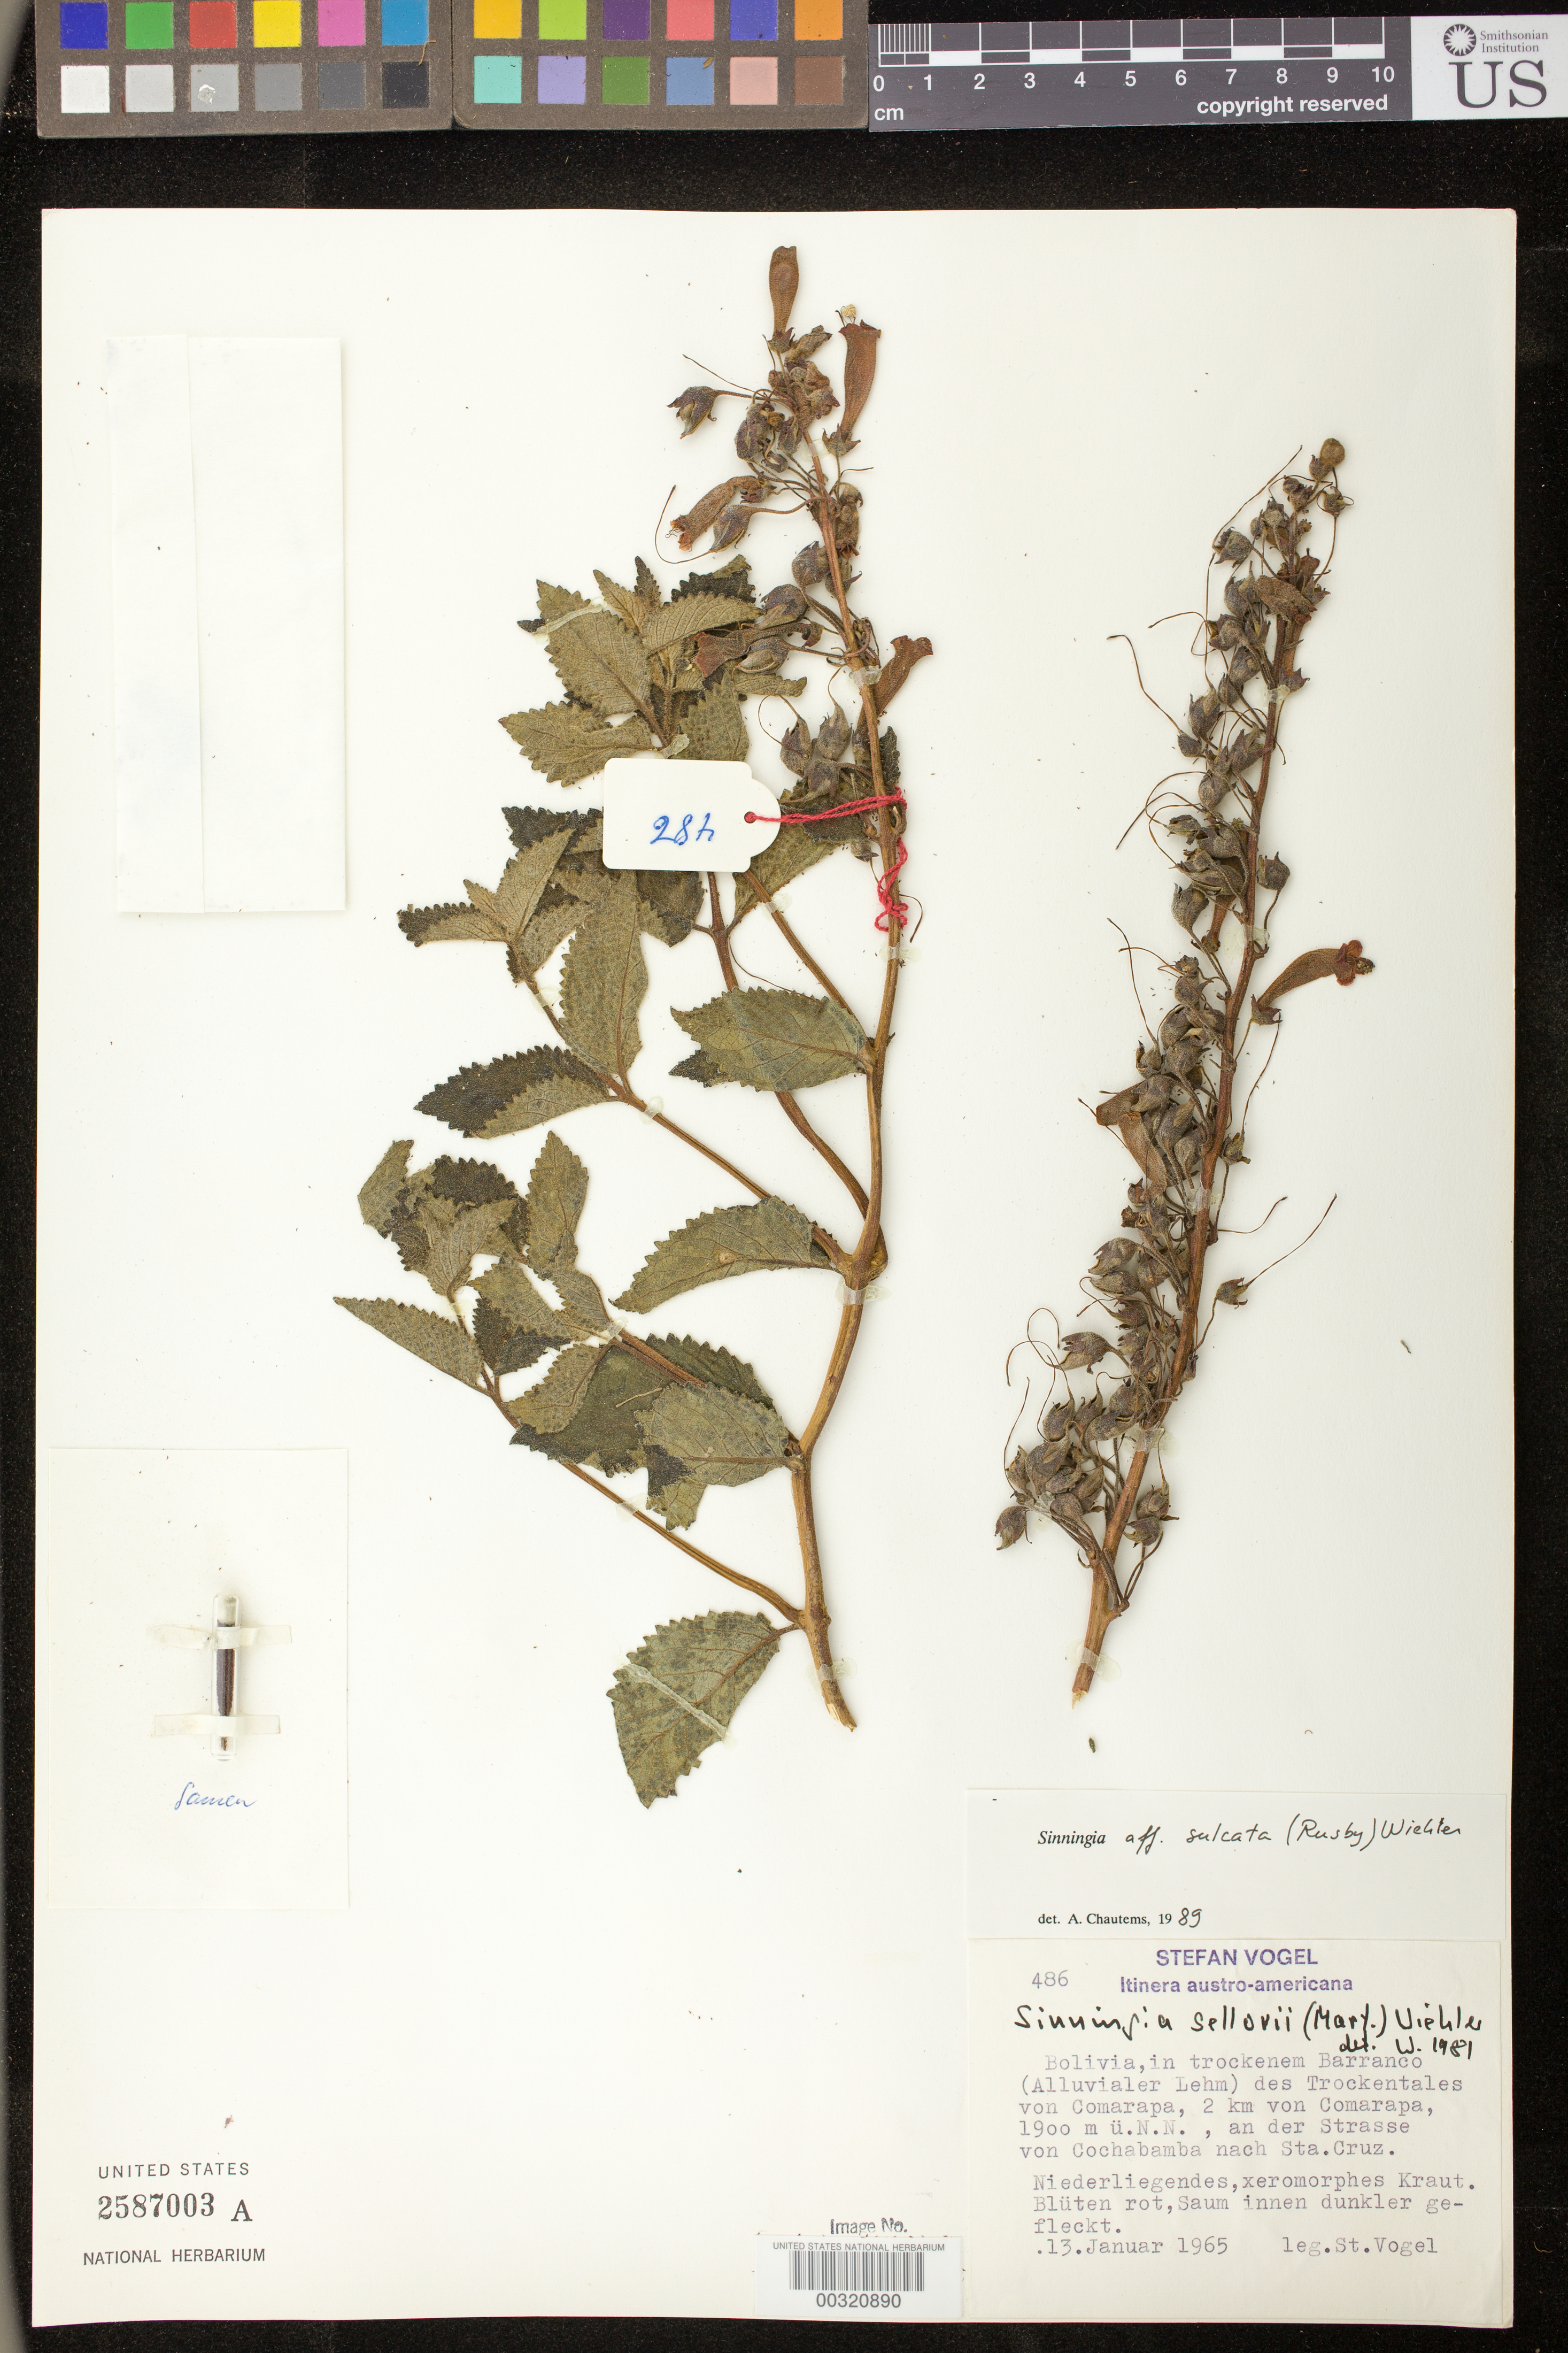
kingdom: Plantae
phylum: Tracheophyta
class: Magnoliopsida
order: Lamiales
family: Gesneriaceae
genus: Sinningia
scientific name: Sinningia sulcata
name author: (Rusby) Wiehler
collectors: S. Vogel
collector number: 486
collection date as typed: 13 Jan 1965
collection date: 1965-01-13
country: Bolivia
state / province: Cochabamba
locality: Road from Cochabamba to Santa Cruz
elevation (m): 1900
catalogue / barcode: US 2587003A